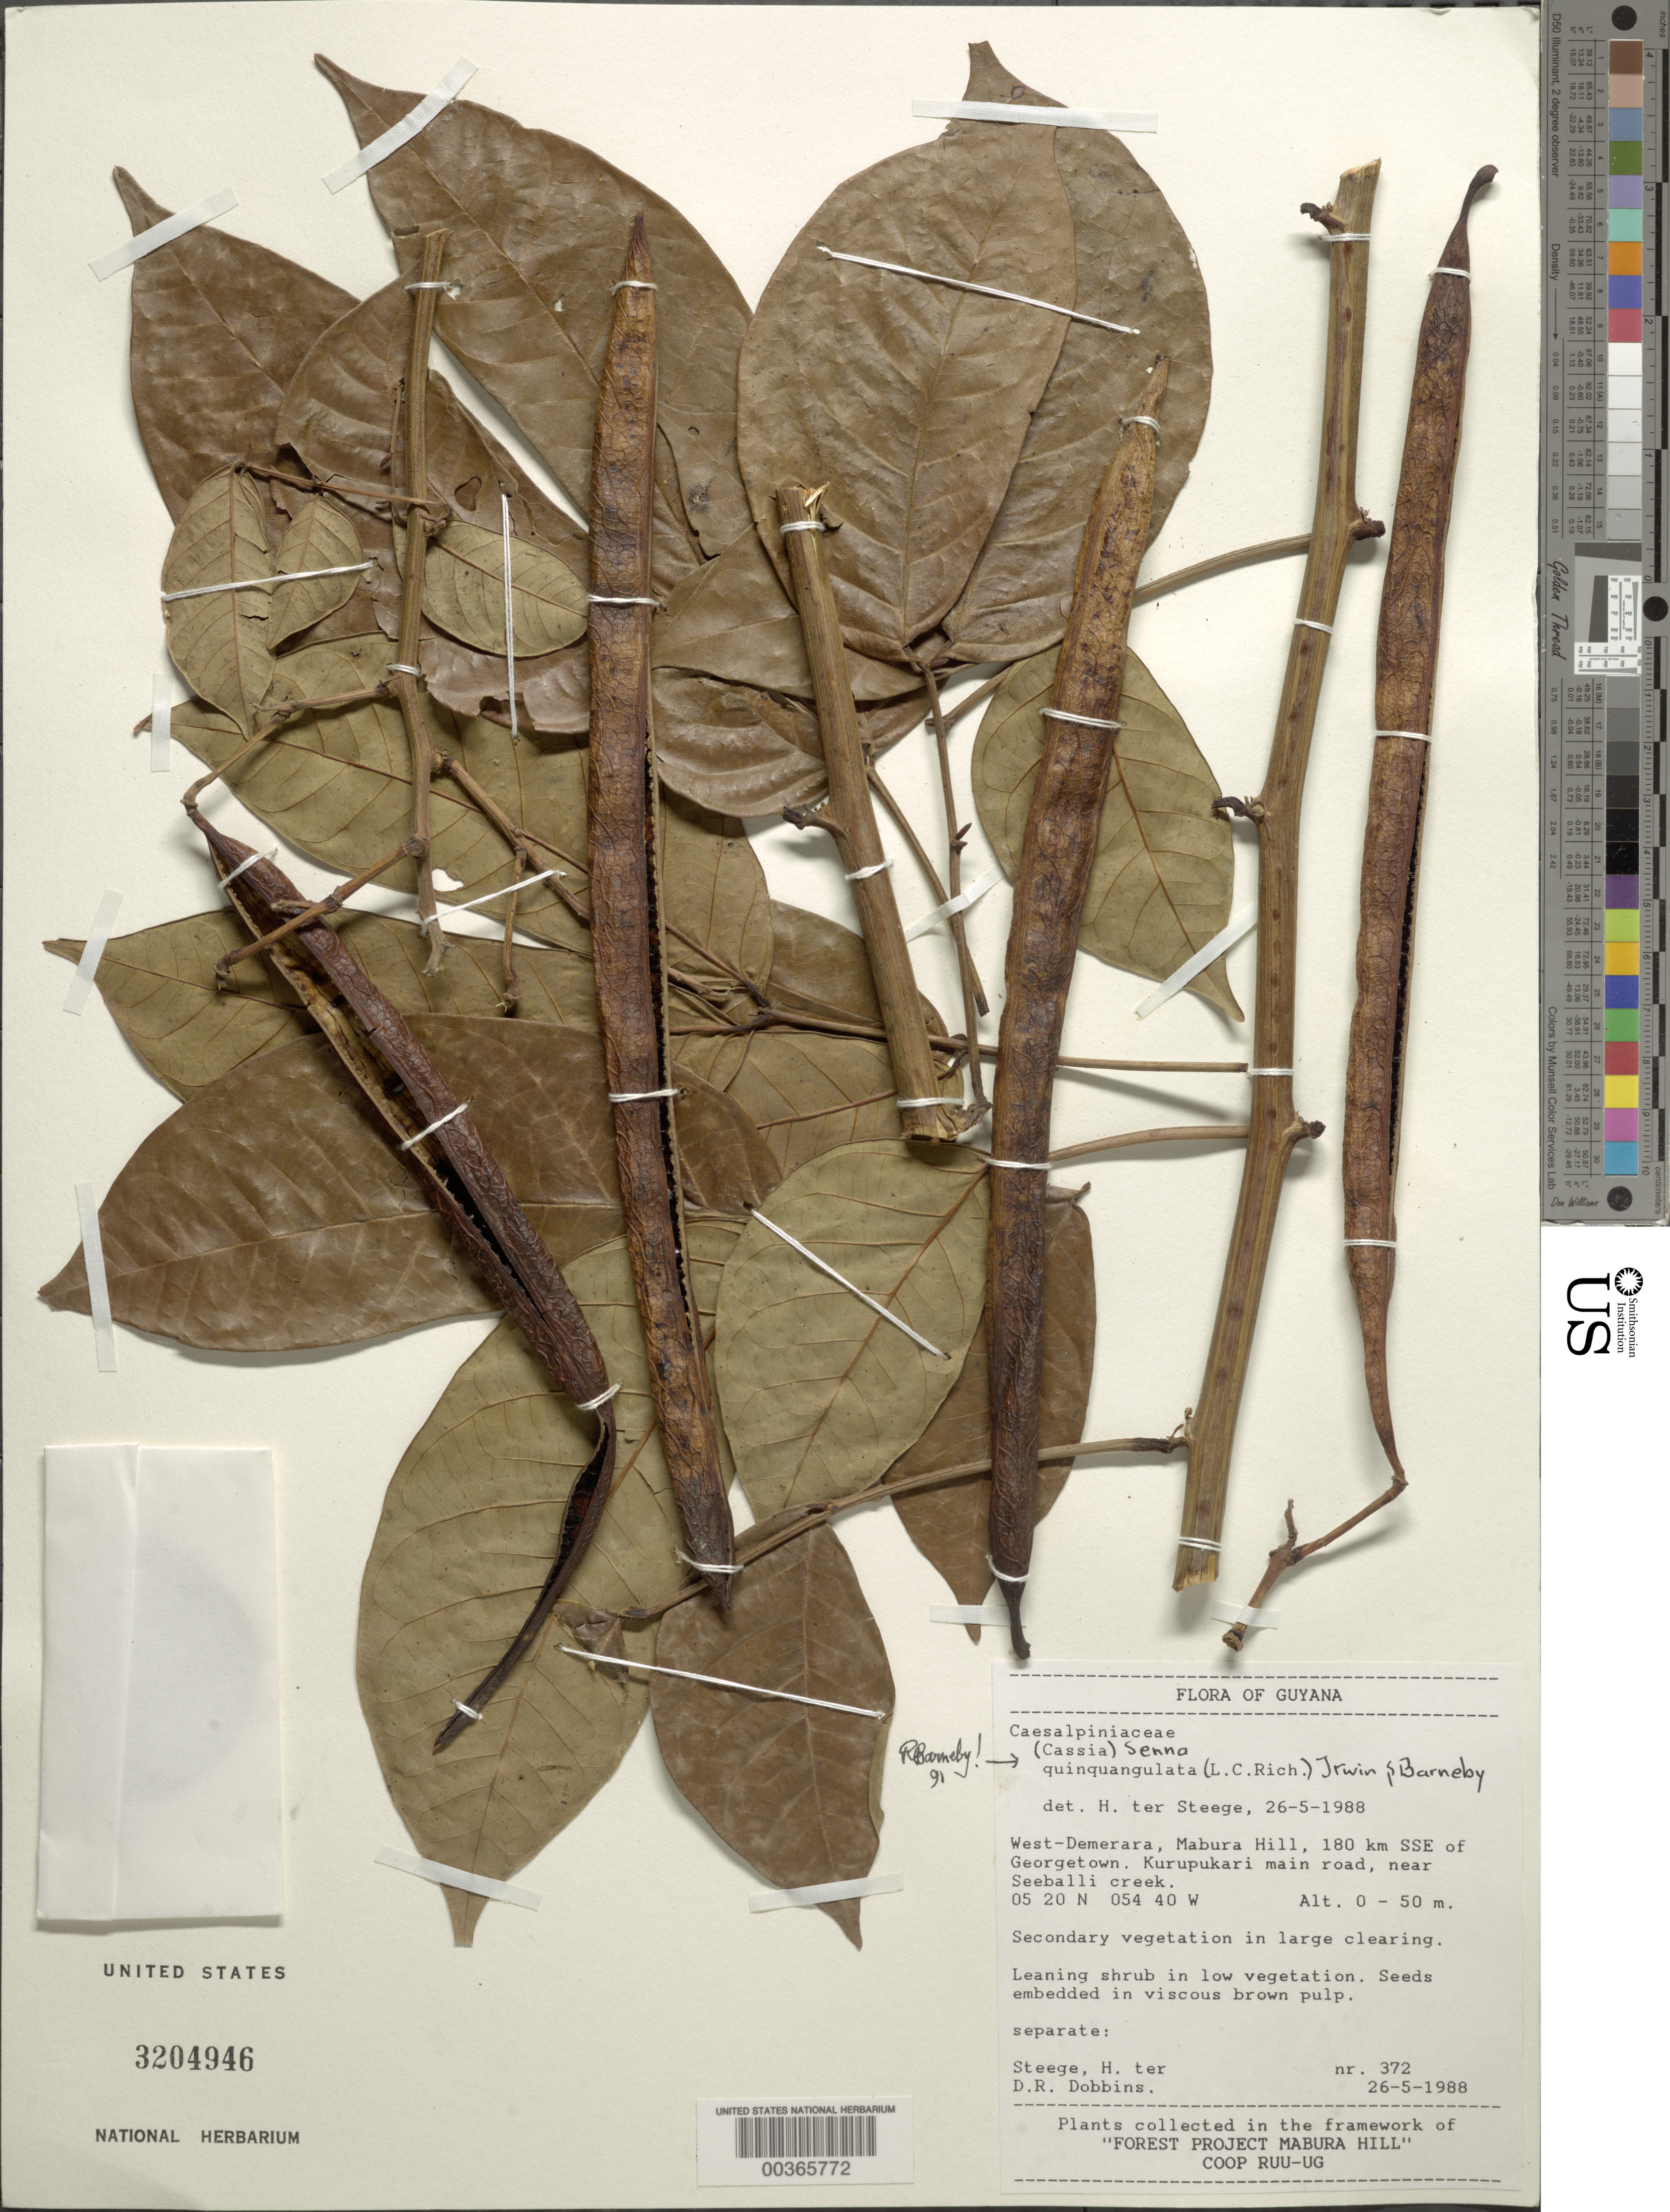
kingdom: Plantae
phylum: Tracheophyta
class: Magnoliopsida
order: Fabales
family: Fabaceae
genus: Senna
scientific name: Senna quinquangulata var. quinquangulata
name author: H.S. Irwin & Barneby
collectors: H. ter Steege & D. Dobbins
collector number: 372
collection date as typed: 26 May 1988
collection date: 1988-05-26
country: Guyana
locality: West-demerara, mabura hill, 180 km sse of georgetown; kurupukari main road, near seeballi creek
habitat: Secondary vegetation in large clearing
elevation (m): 0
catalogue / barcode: US 3204946